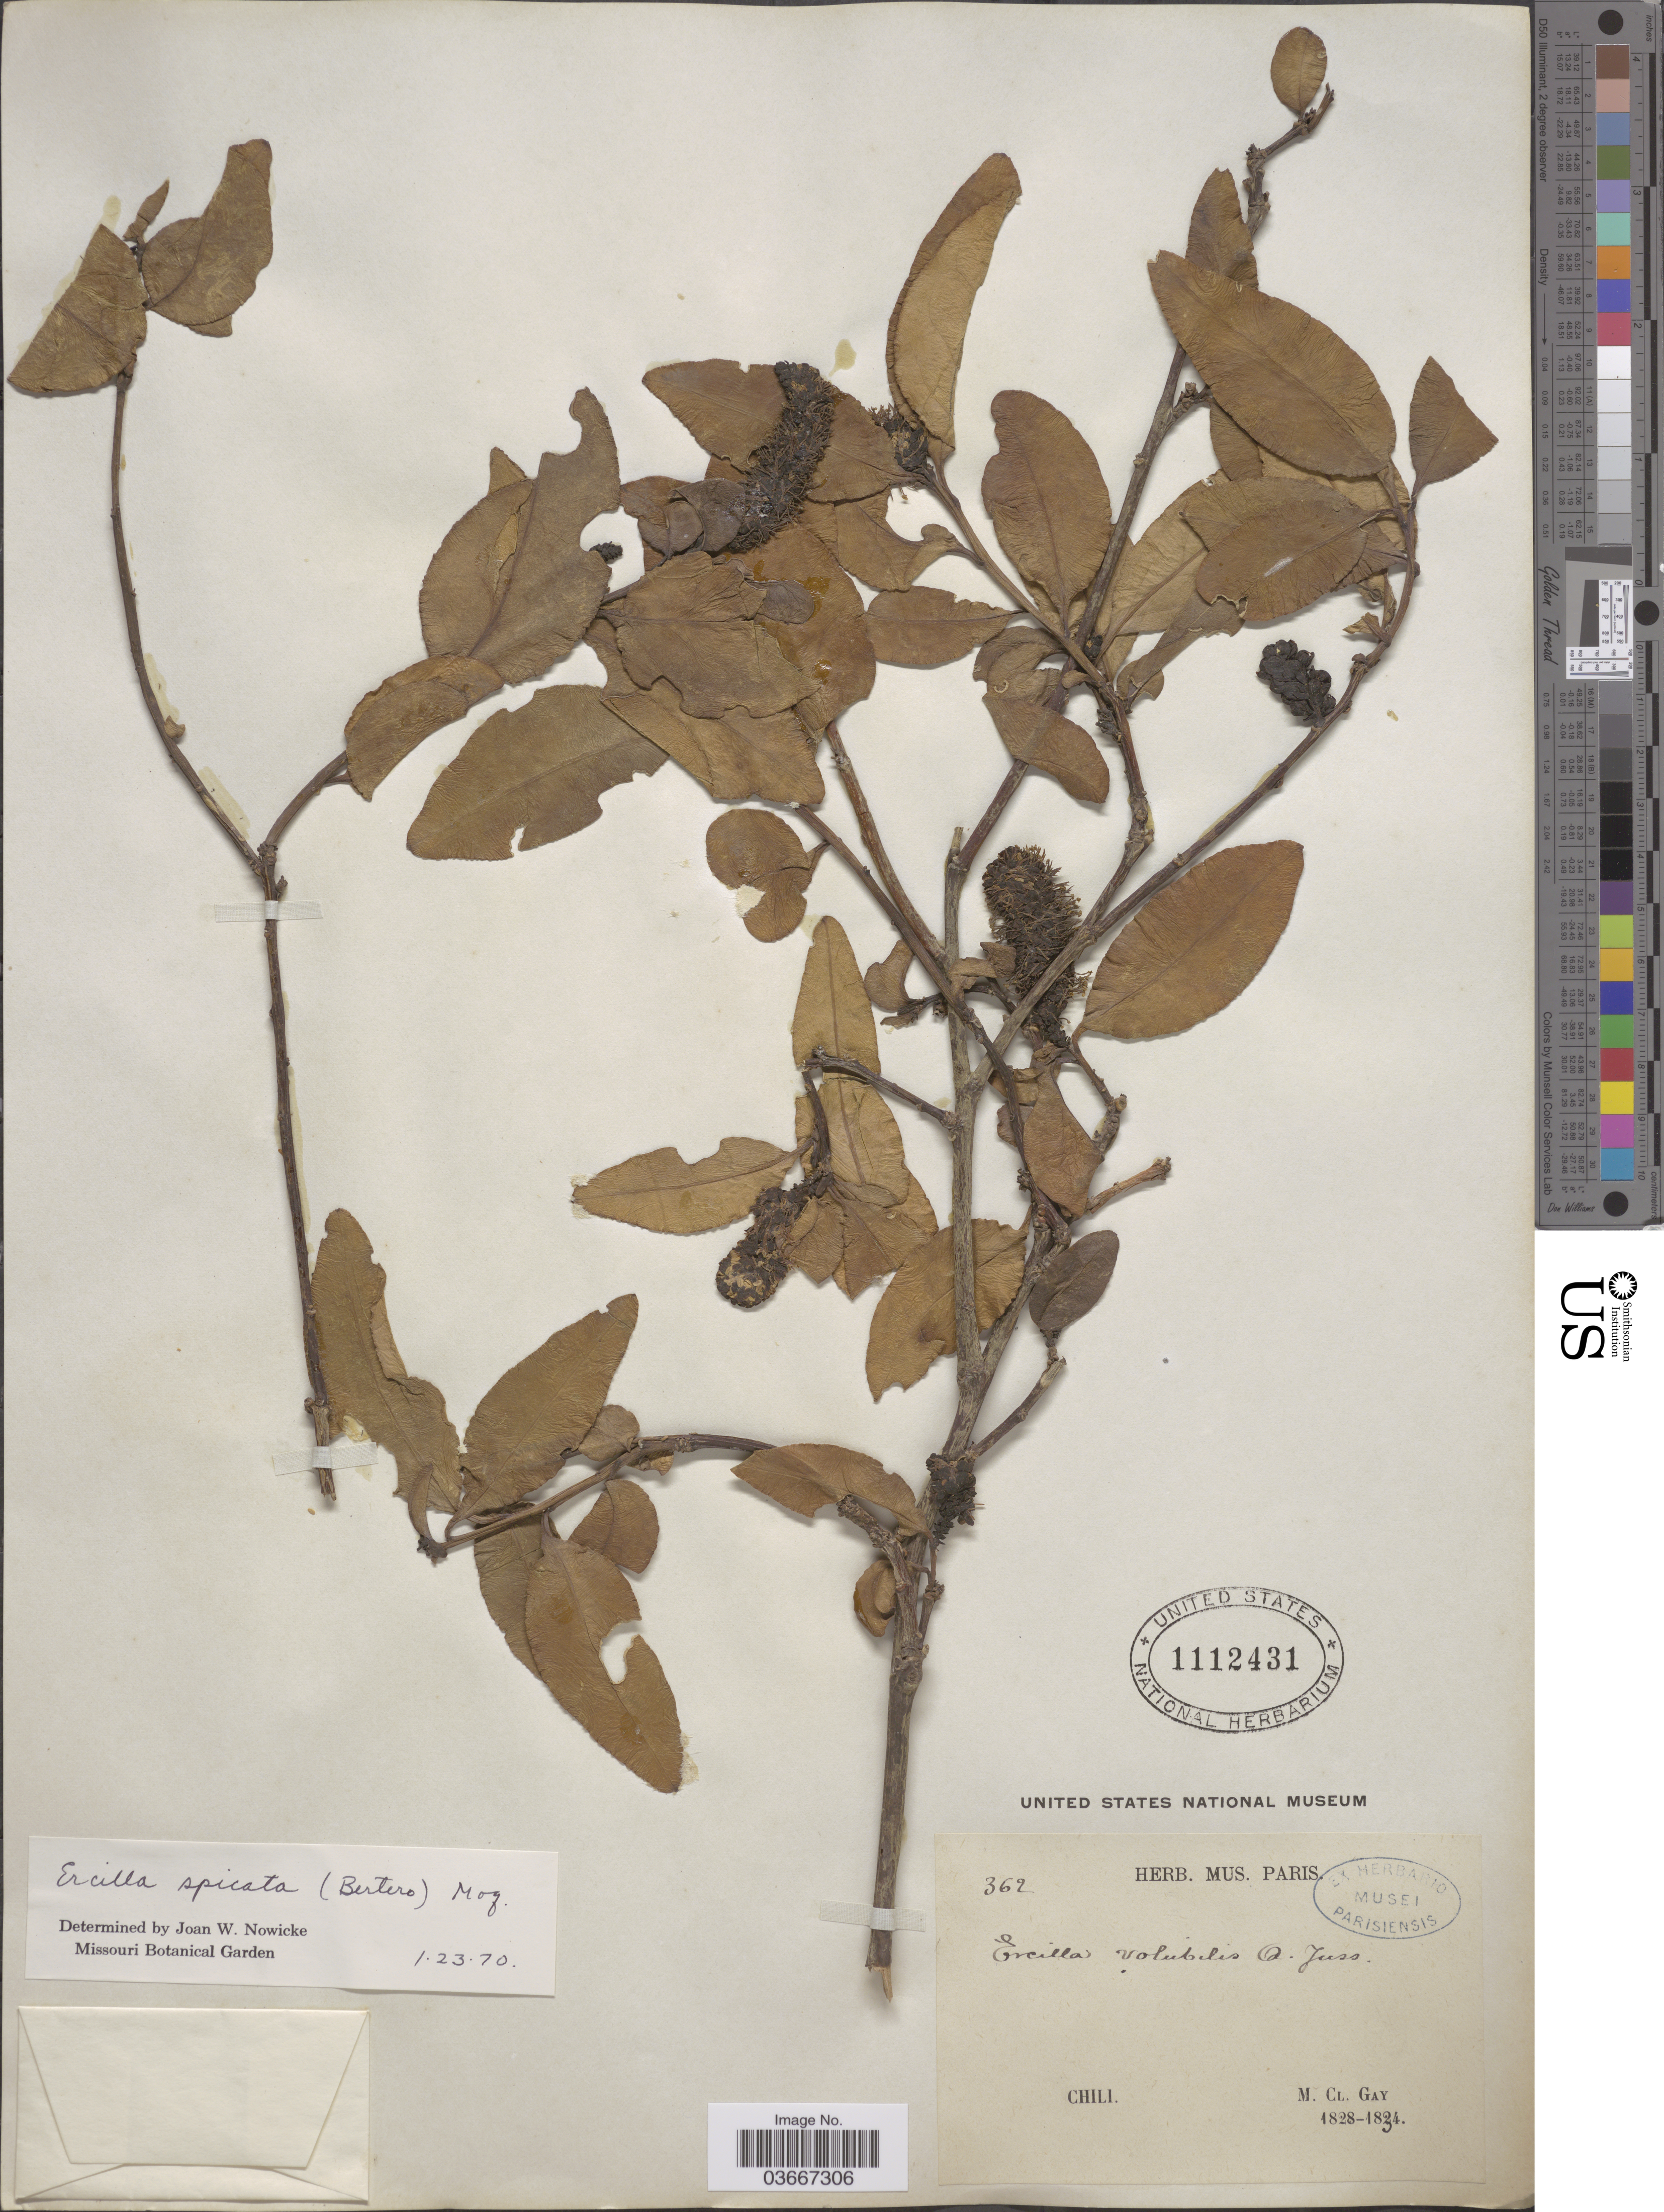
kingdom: Plantae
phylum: Tracheophyta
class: Magnoliopsida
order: Caryophyllales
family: Phytolaccaceae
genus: Ercilla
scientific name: Ercilla spicata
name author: (Bertero) Moq.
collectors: M. Gay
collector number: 362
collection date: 1828/1834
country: Chile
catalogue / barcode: US 1112431